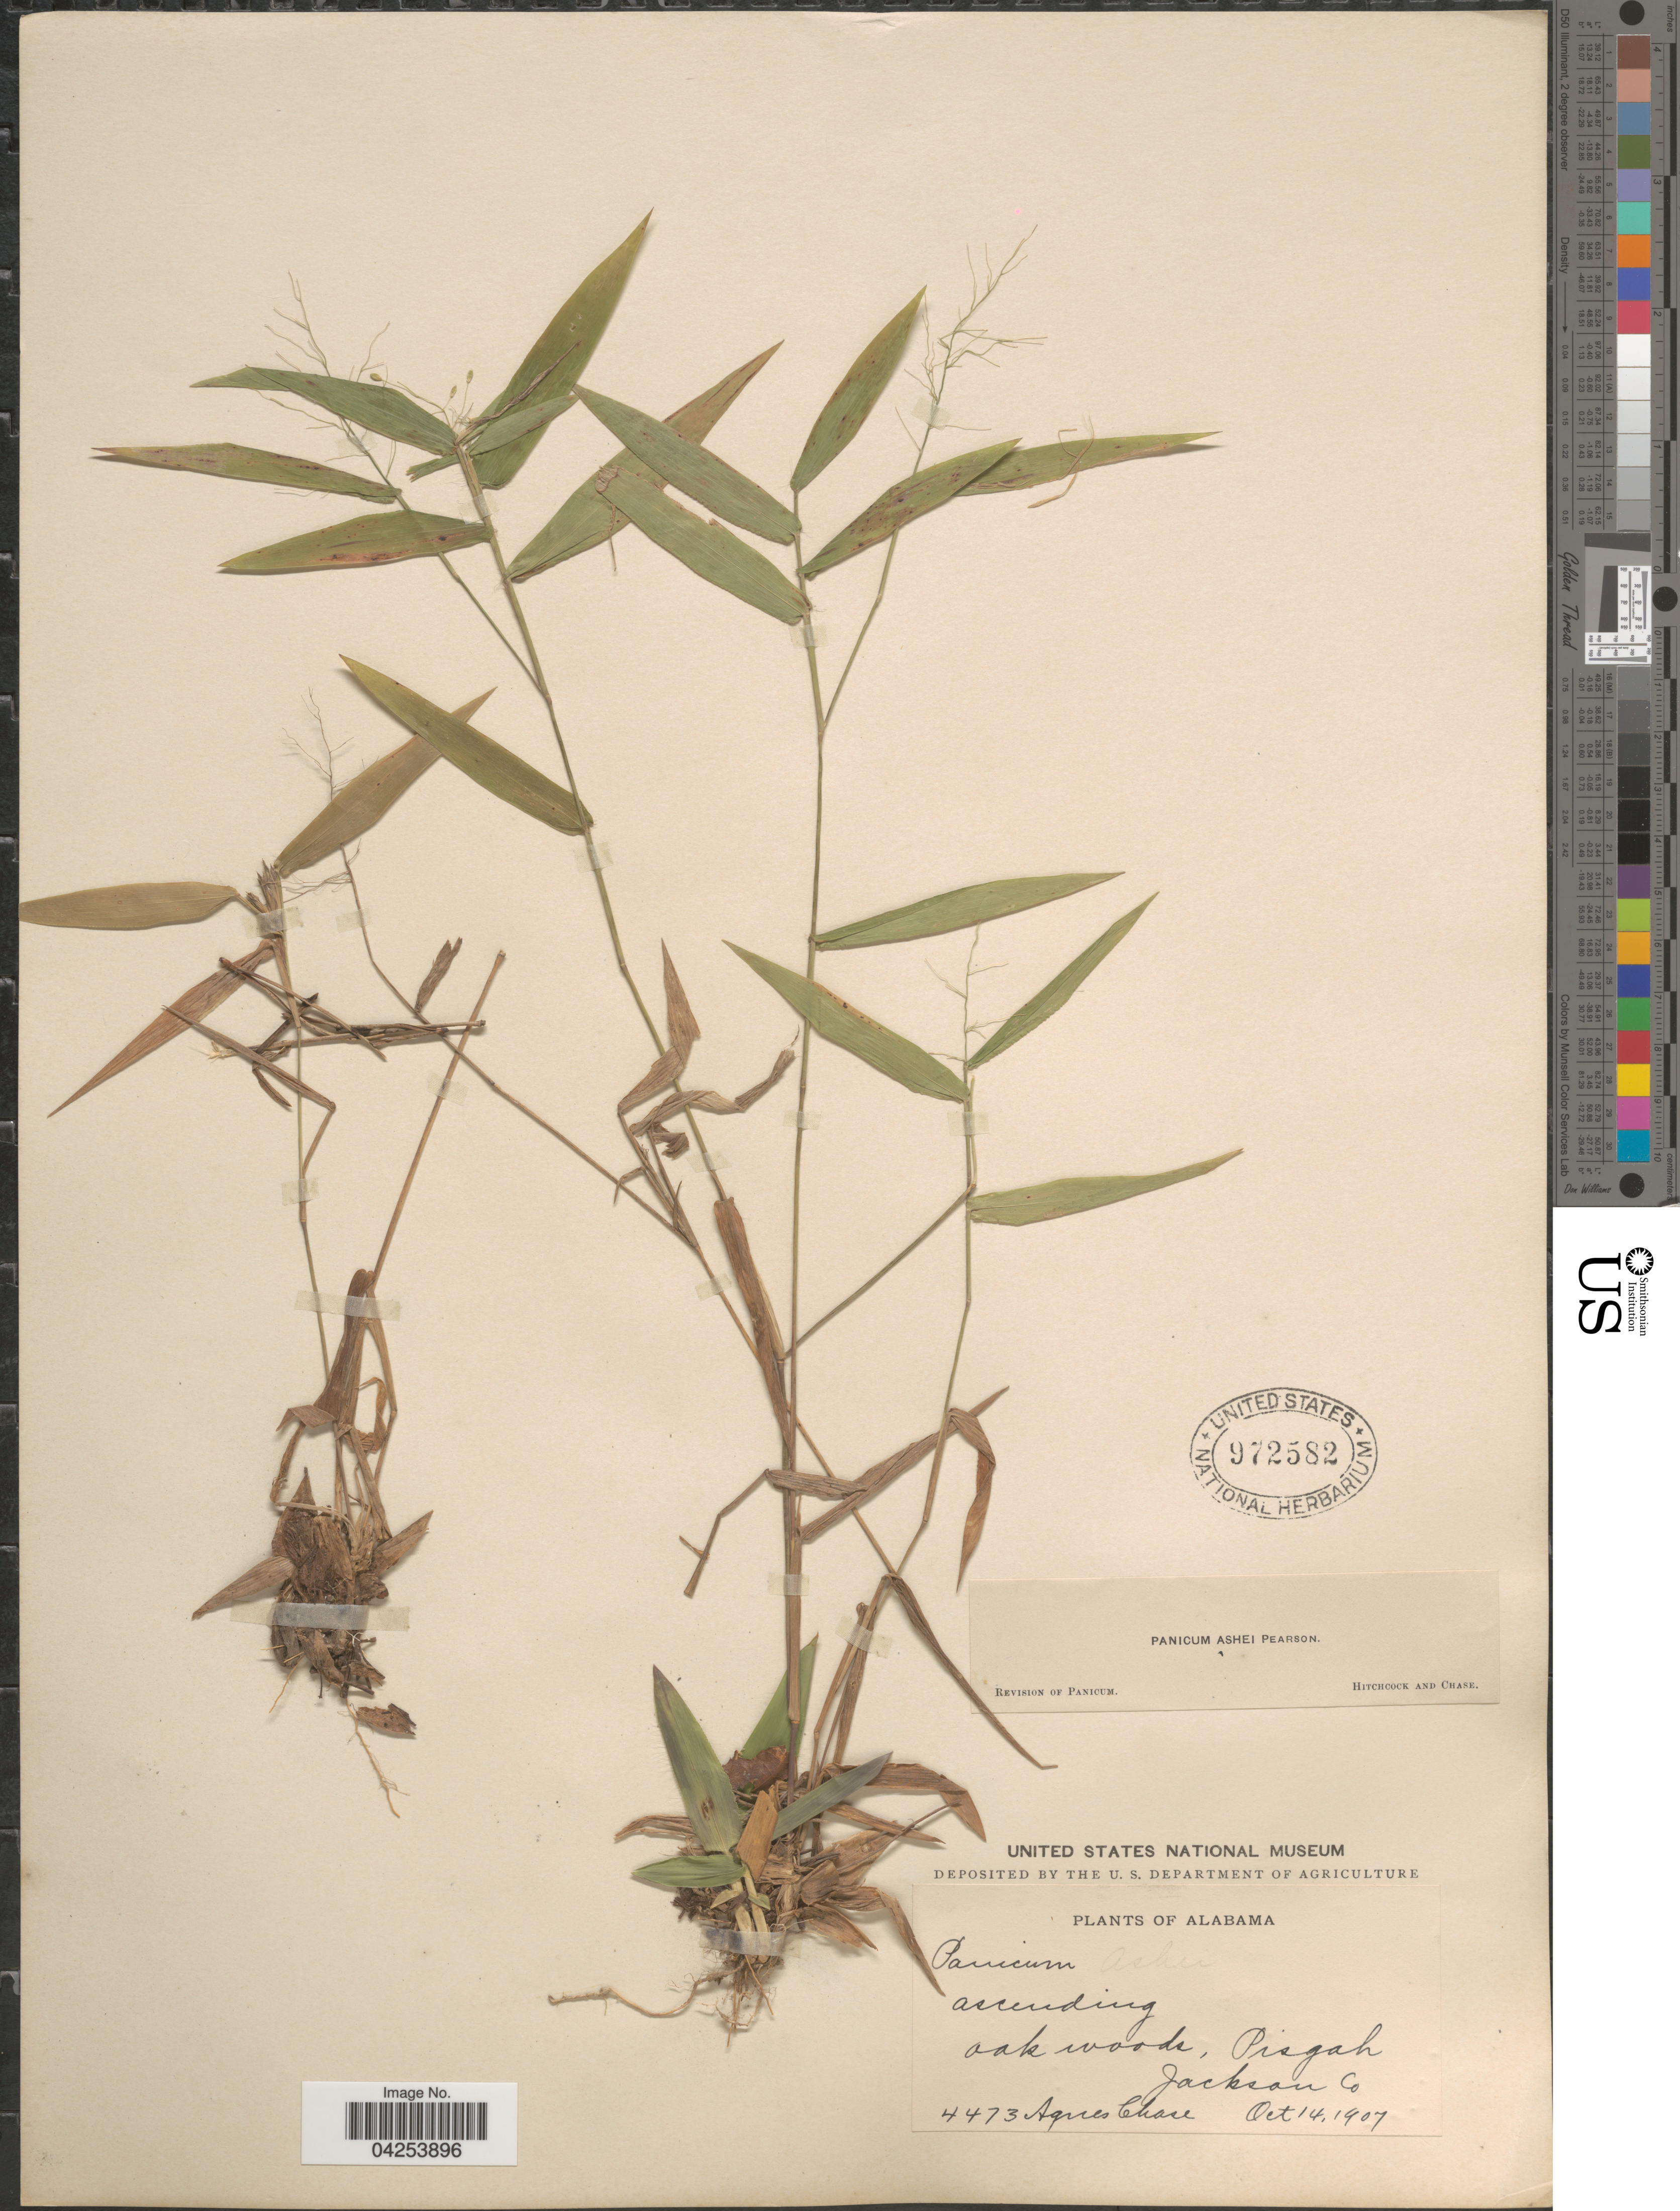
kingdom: Plantae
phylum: Tracheophyta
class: Liliopsida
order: Poales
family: Poaceae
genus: Dichanthelium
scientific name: Dichanthelium commutatum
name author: (Schult.) Gould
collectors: A. Chase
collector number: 4473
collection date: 1907-10-14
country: United States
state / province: Alabama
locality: Pisgah. Jackson Co.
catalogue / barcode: US 972582